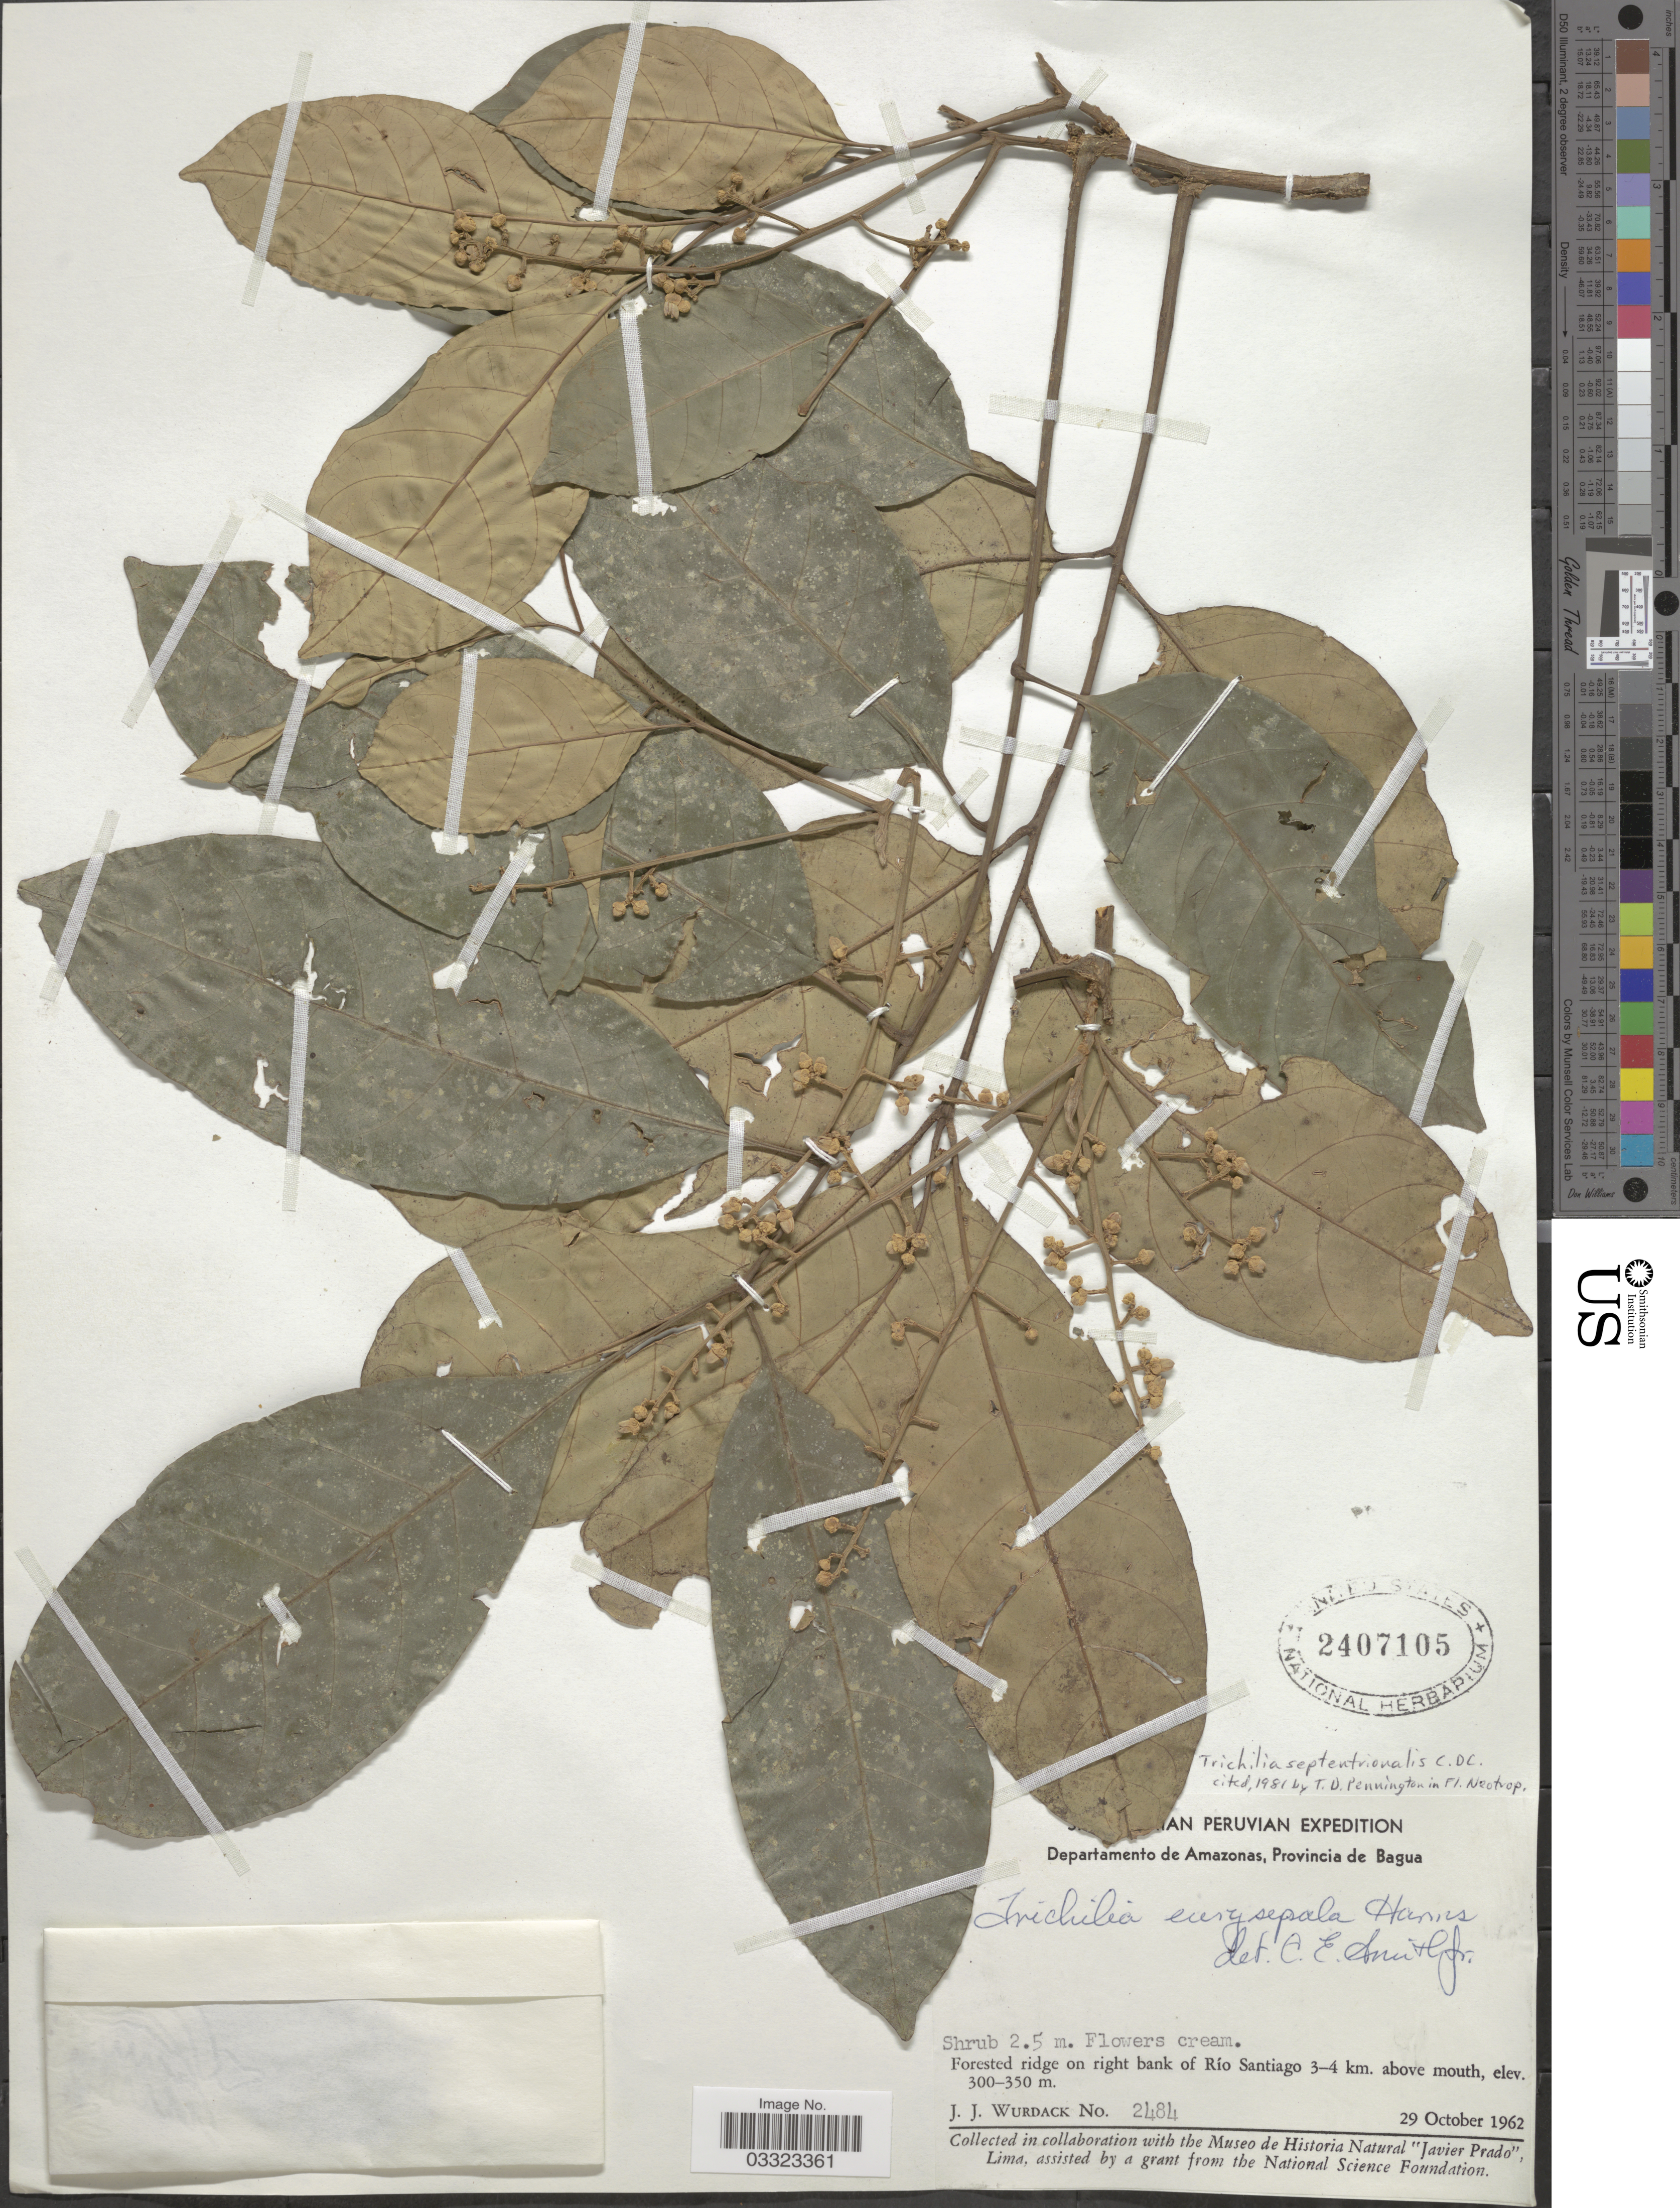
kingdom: Plantae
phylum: Tracheophyta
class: Magnoliopsida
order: Sapindales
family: Meliaceae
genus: Trichilia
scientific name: Trichilia septentrionalis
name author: C. DC.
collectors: J. J. Wurdack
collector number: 2484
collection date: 1962-10-29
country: Peru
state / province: Amazonas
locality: Departamento de Amazonas, Provincia de Bagua. Forested ridge on right bank of Río Santiago 3-4 km. above mouth.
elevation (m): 300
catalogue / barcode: US 2407105